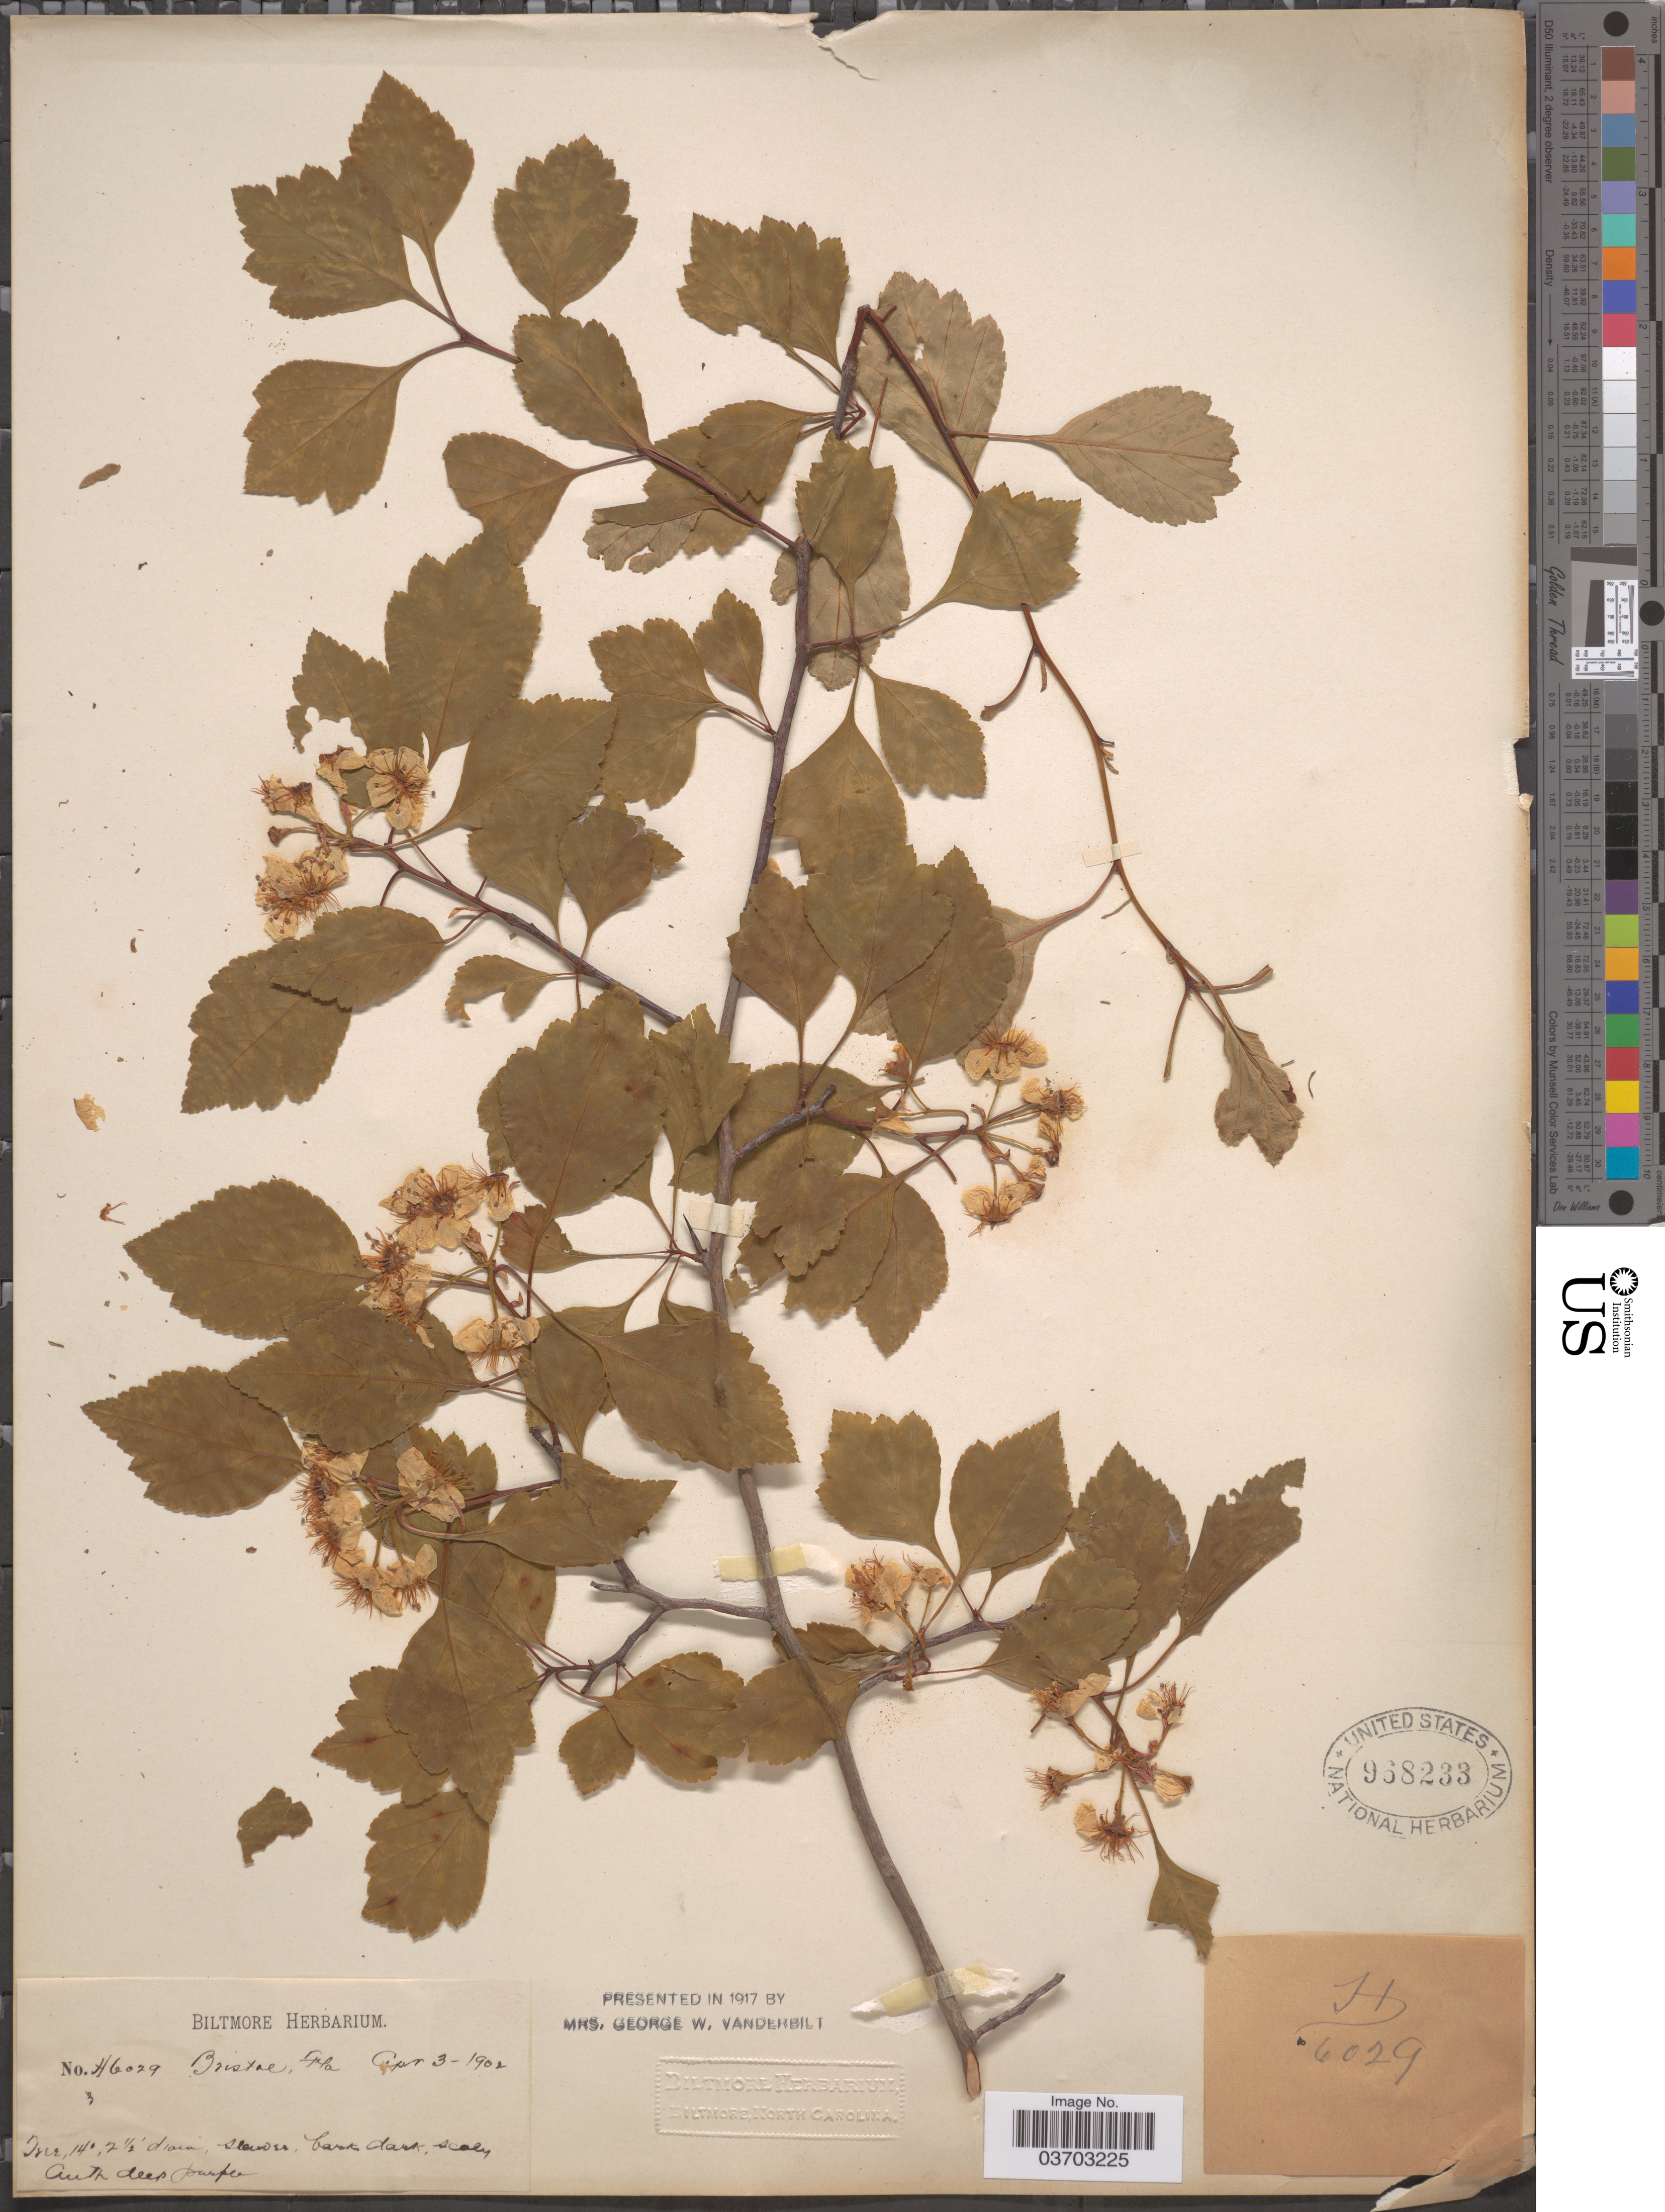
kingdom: Plantae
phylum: Tracheophyta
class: Magnoliopsida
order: Rosales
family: Rosaceae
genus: Crataegus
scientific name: Crataegus sp.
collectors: ex herb. Biltmore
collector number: H6029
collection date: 1902-04-03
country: United States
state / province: Florida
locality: Bristol.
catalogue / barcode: US 968233